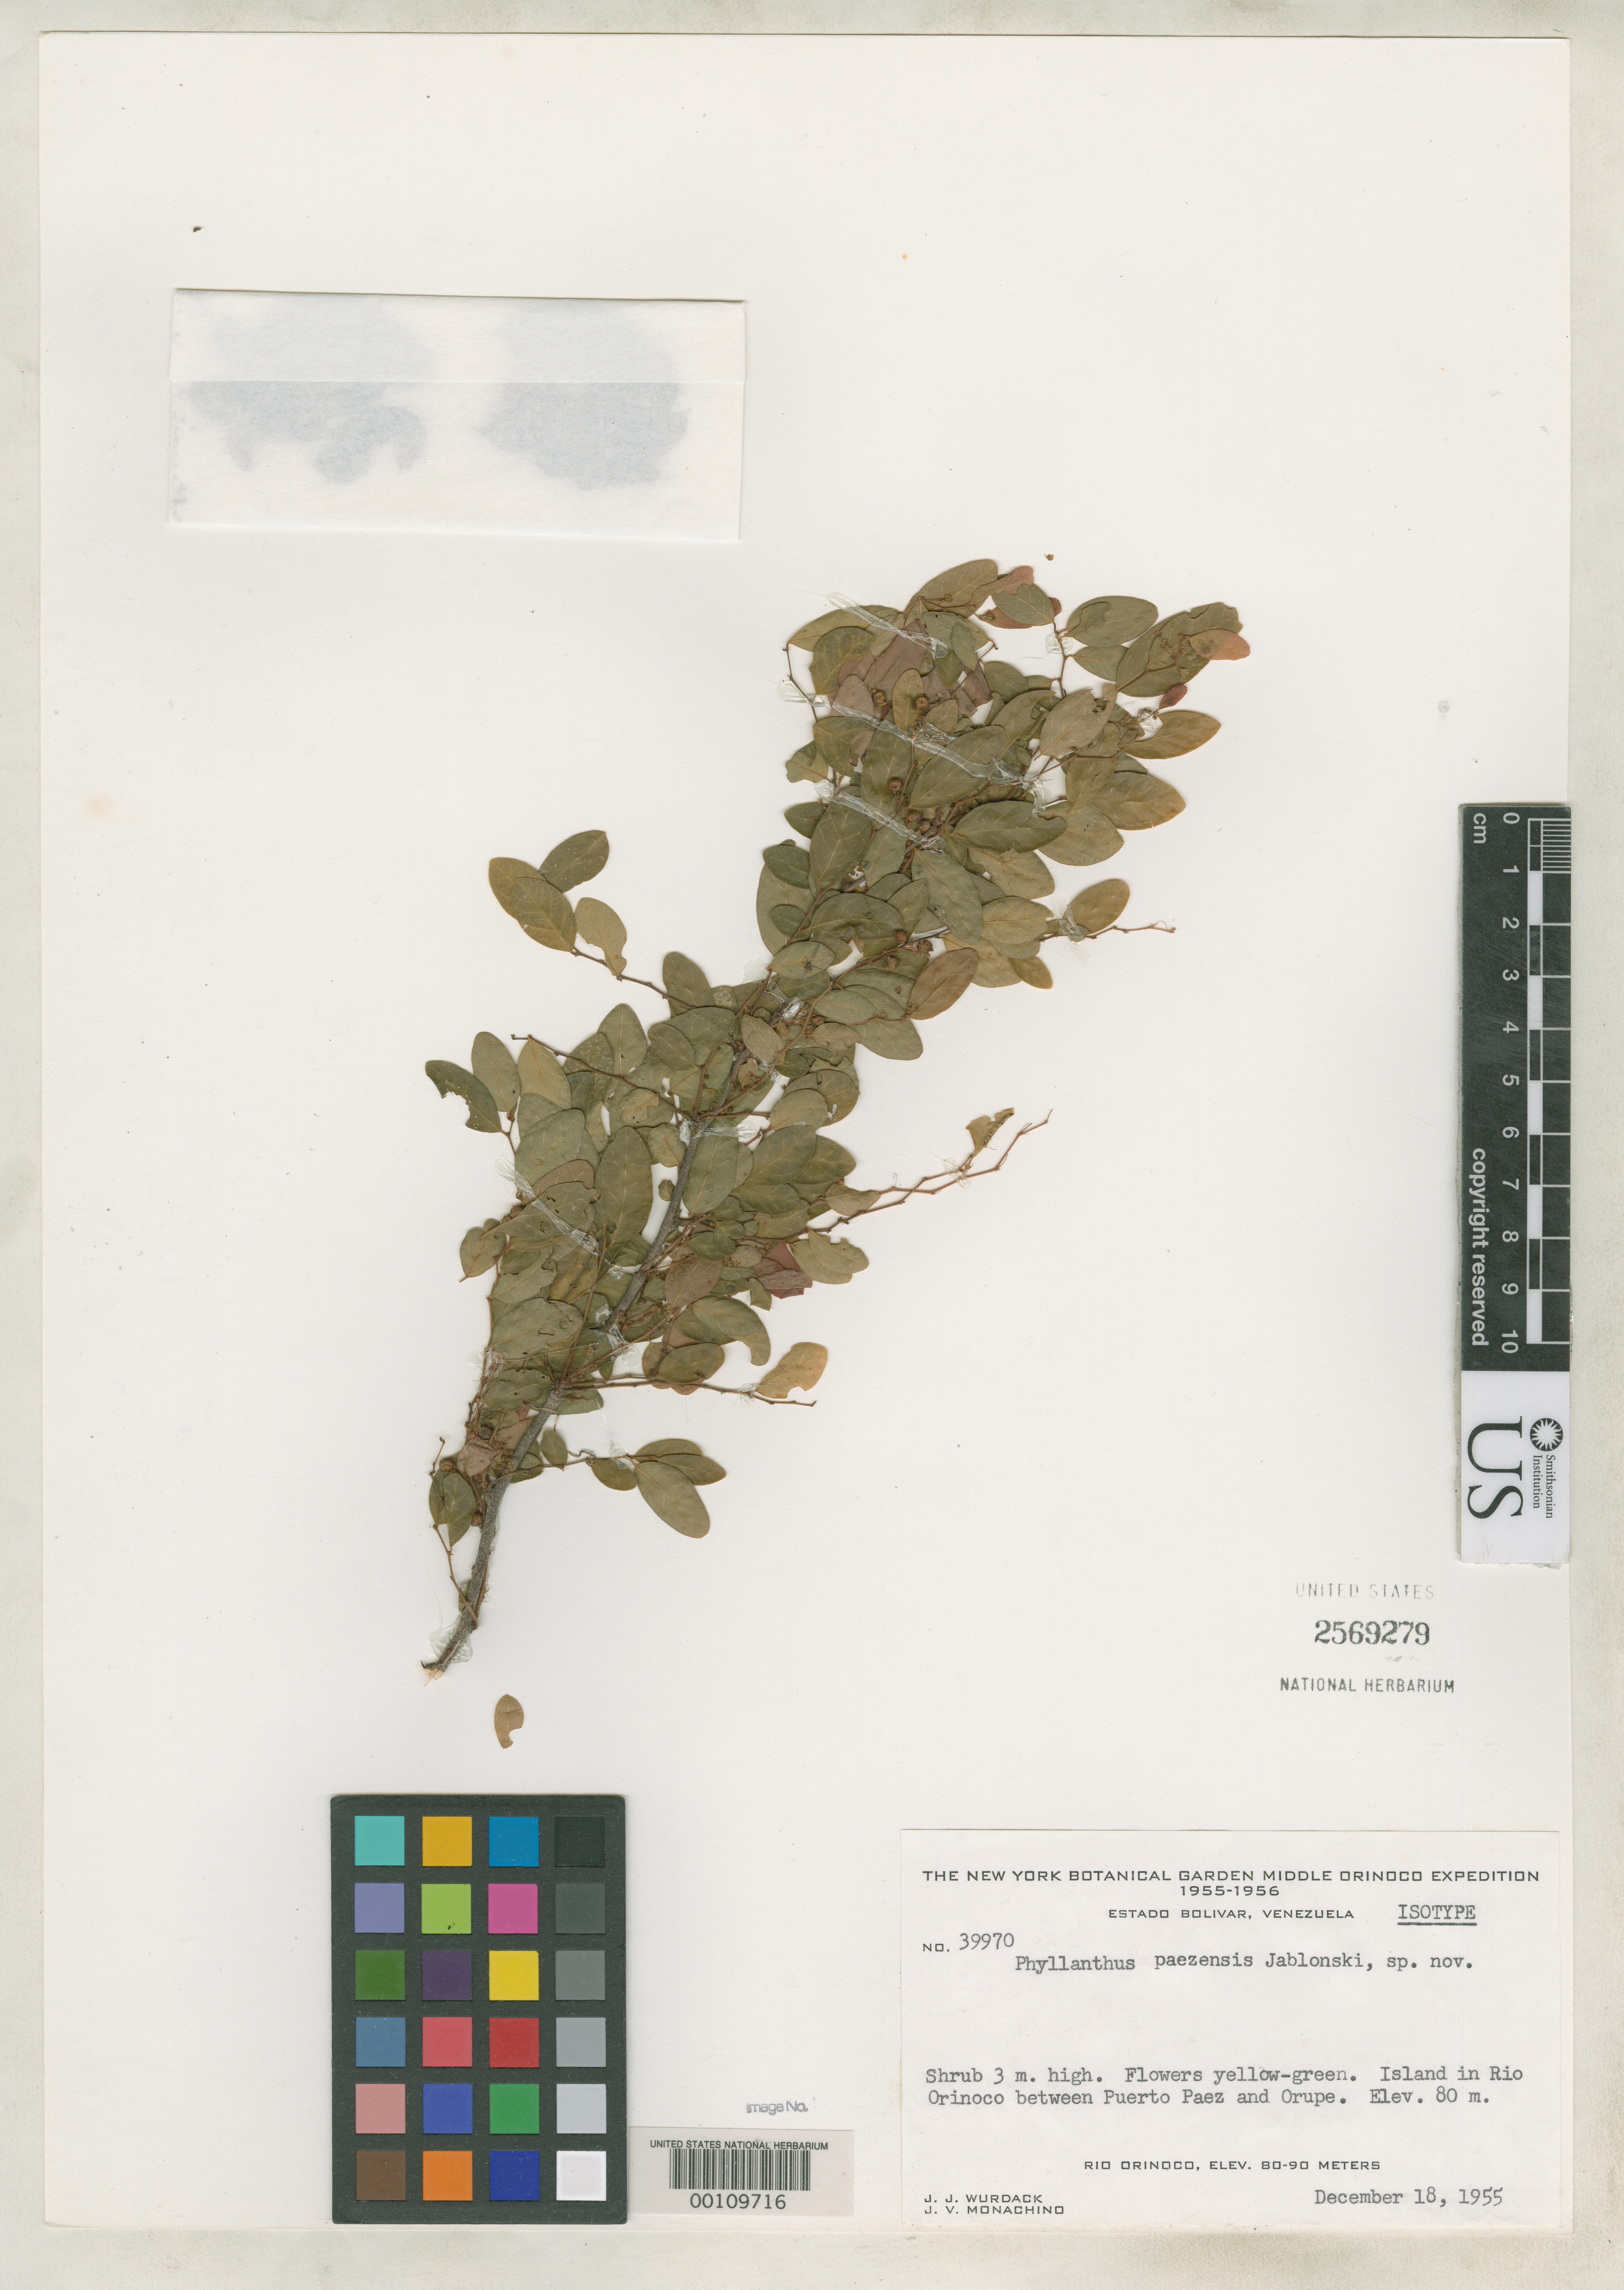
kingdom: Plantae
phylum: Tracheophyta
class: Magnoliopsida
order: Malpighiales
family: Phyllanthaceae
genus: Phyllanthus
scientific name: Phyllanthus paezensis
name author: Jabl.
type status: Isotype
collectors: J. J. Wurdack & J. V. Monachino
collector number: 39970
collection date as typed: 18 Dec 1955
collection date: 1955-12-18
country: Venezuela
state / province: Bolivar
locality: Rio Orinoco between Puerto Paez and Orupe.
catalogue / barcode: US 2569279